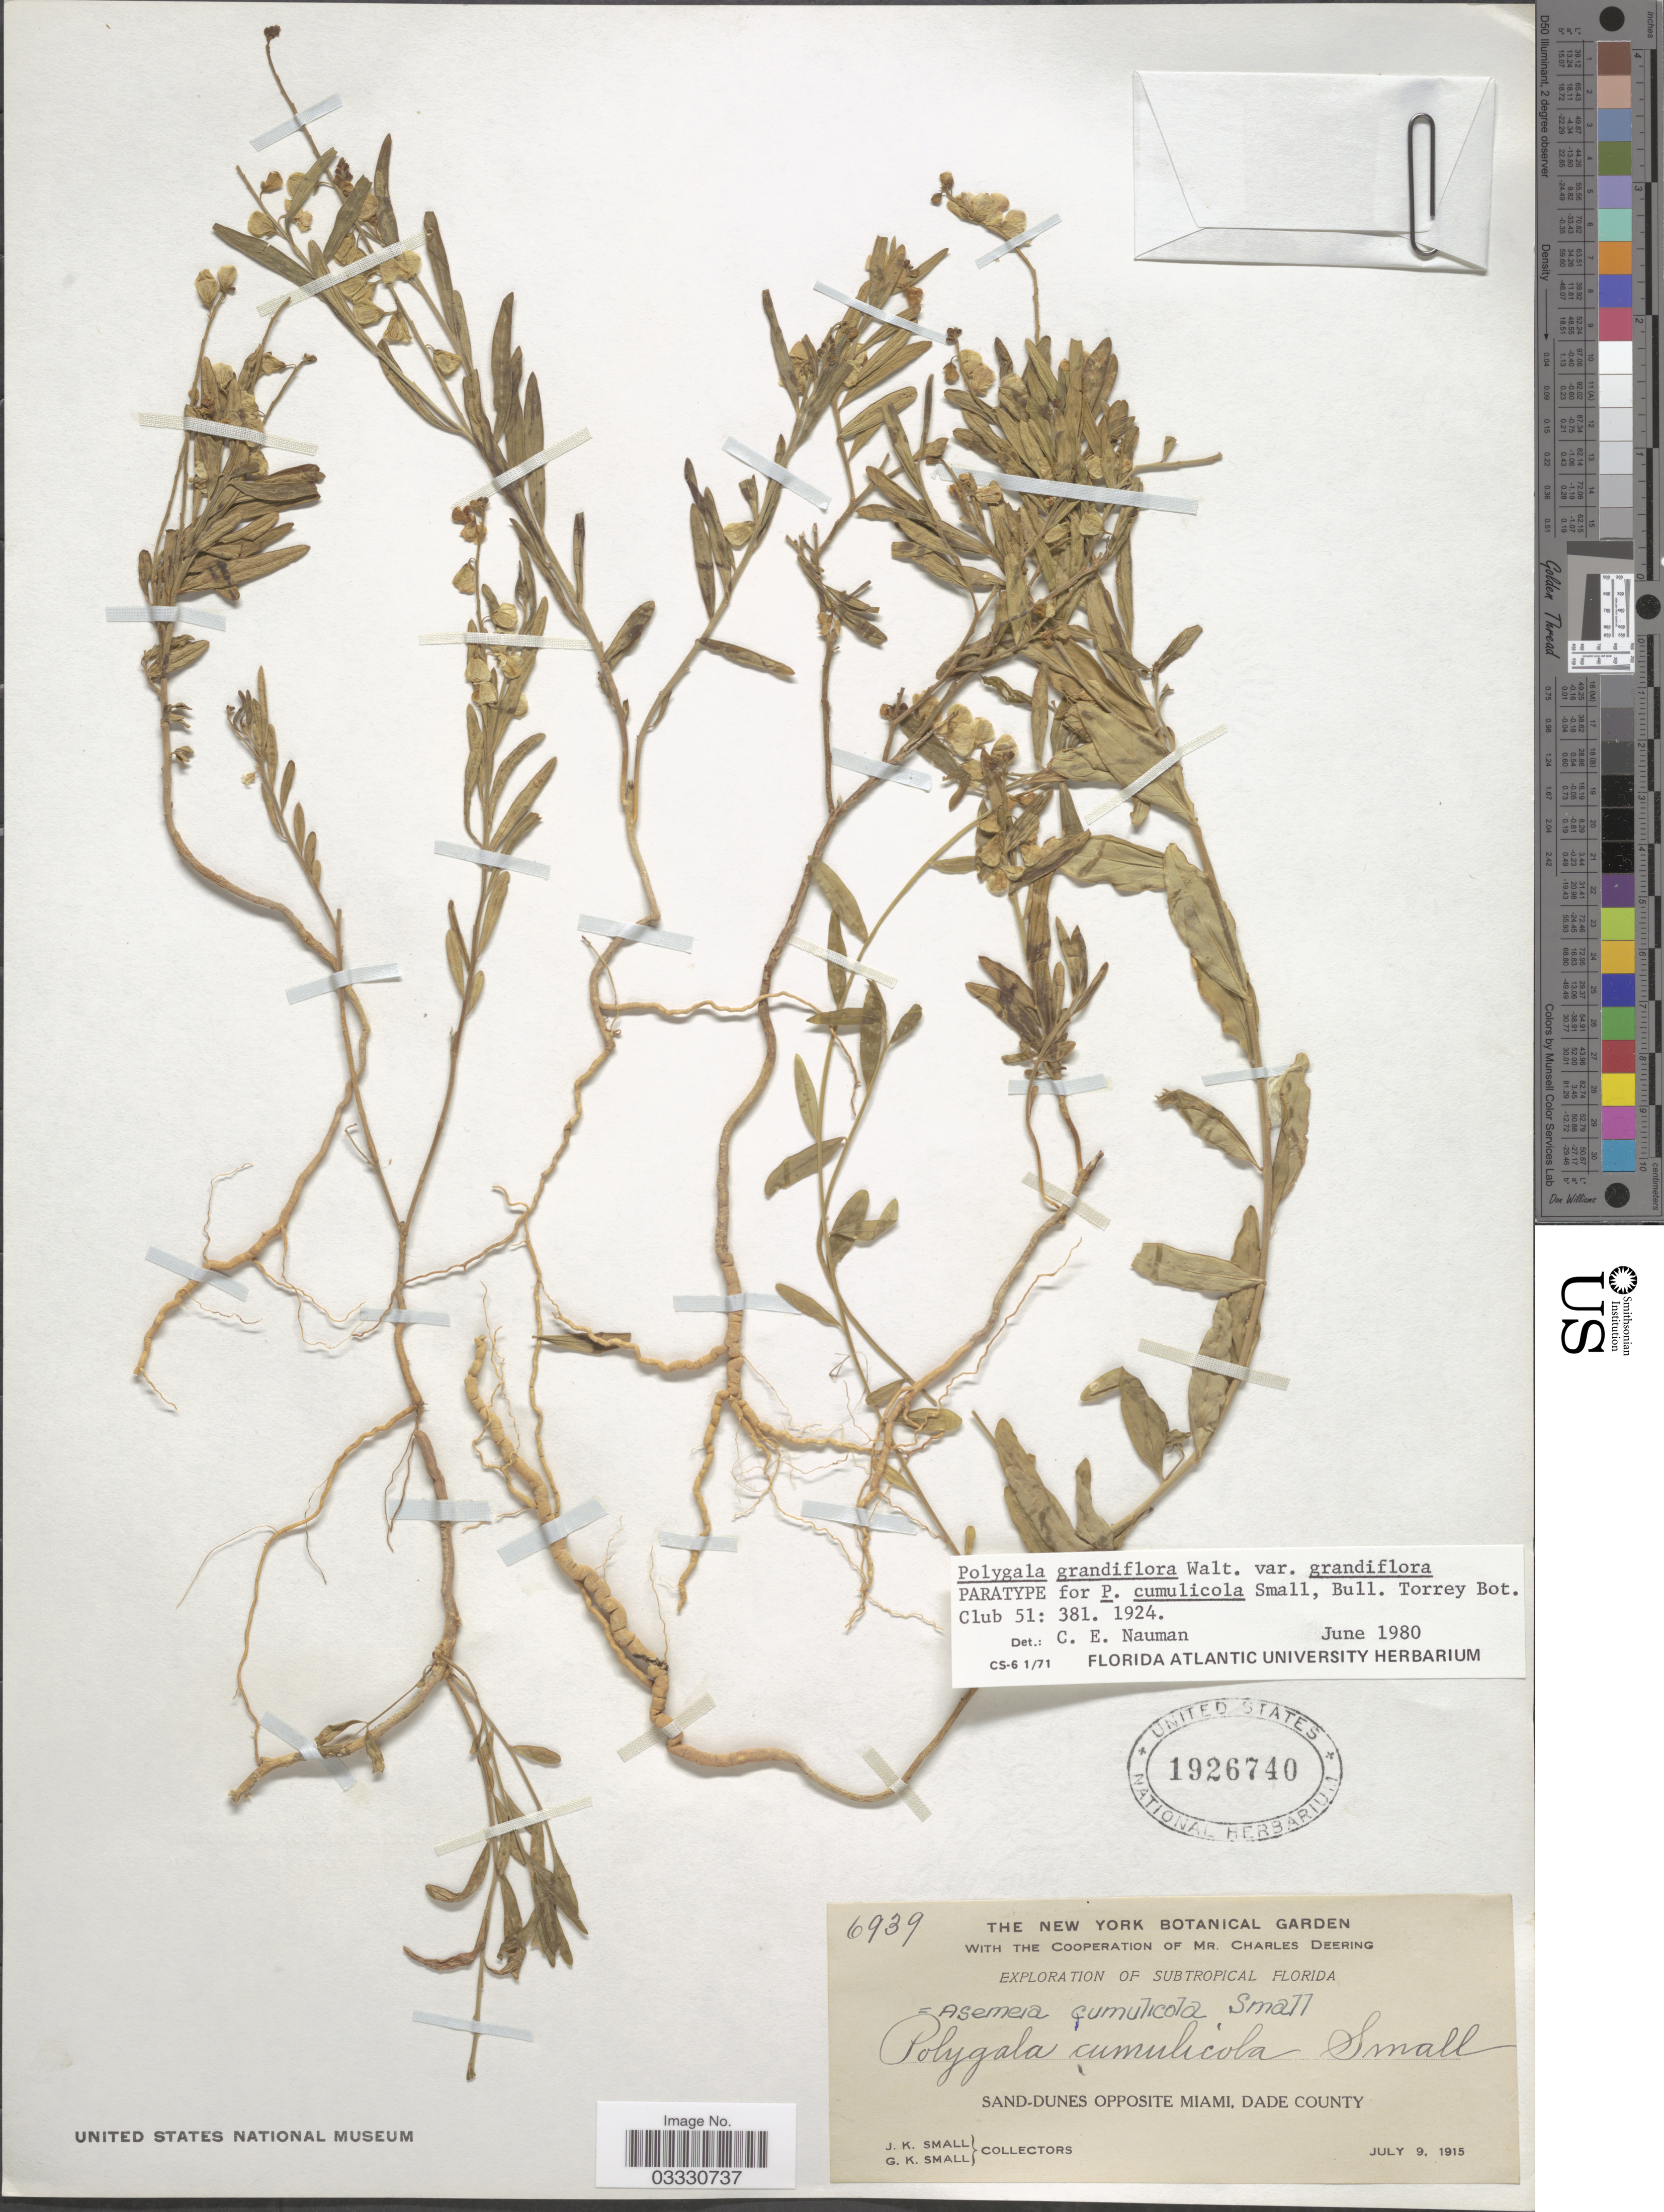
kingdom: Plantae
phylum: Tracheophyta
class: Magnoliopsida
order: Fabales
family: Polygalaceae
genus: Asemeia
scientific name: Asemeia grandiflora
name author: (Walter) Small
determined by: Strong, Mark T., (BOT), Smithsonian Institution - National Museum of Natural History (UNITED STATES)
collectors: J. K. Small & G. K. Small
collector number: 6939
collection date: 1915-07-09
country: United States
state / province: Florida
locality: Subtropical Florida. Sand-dunes opposite Miami, Dade County.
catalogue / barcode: US 1926740